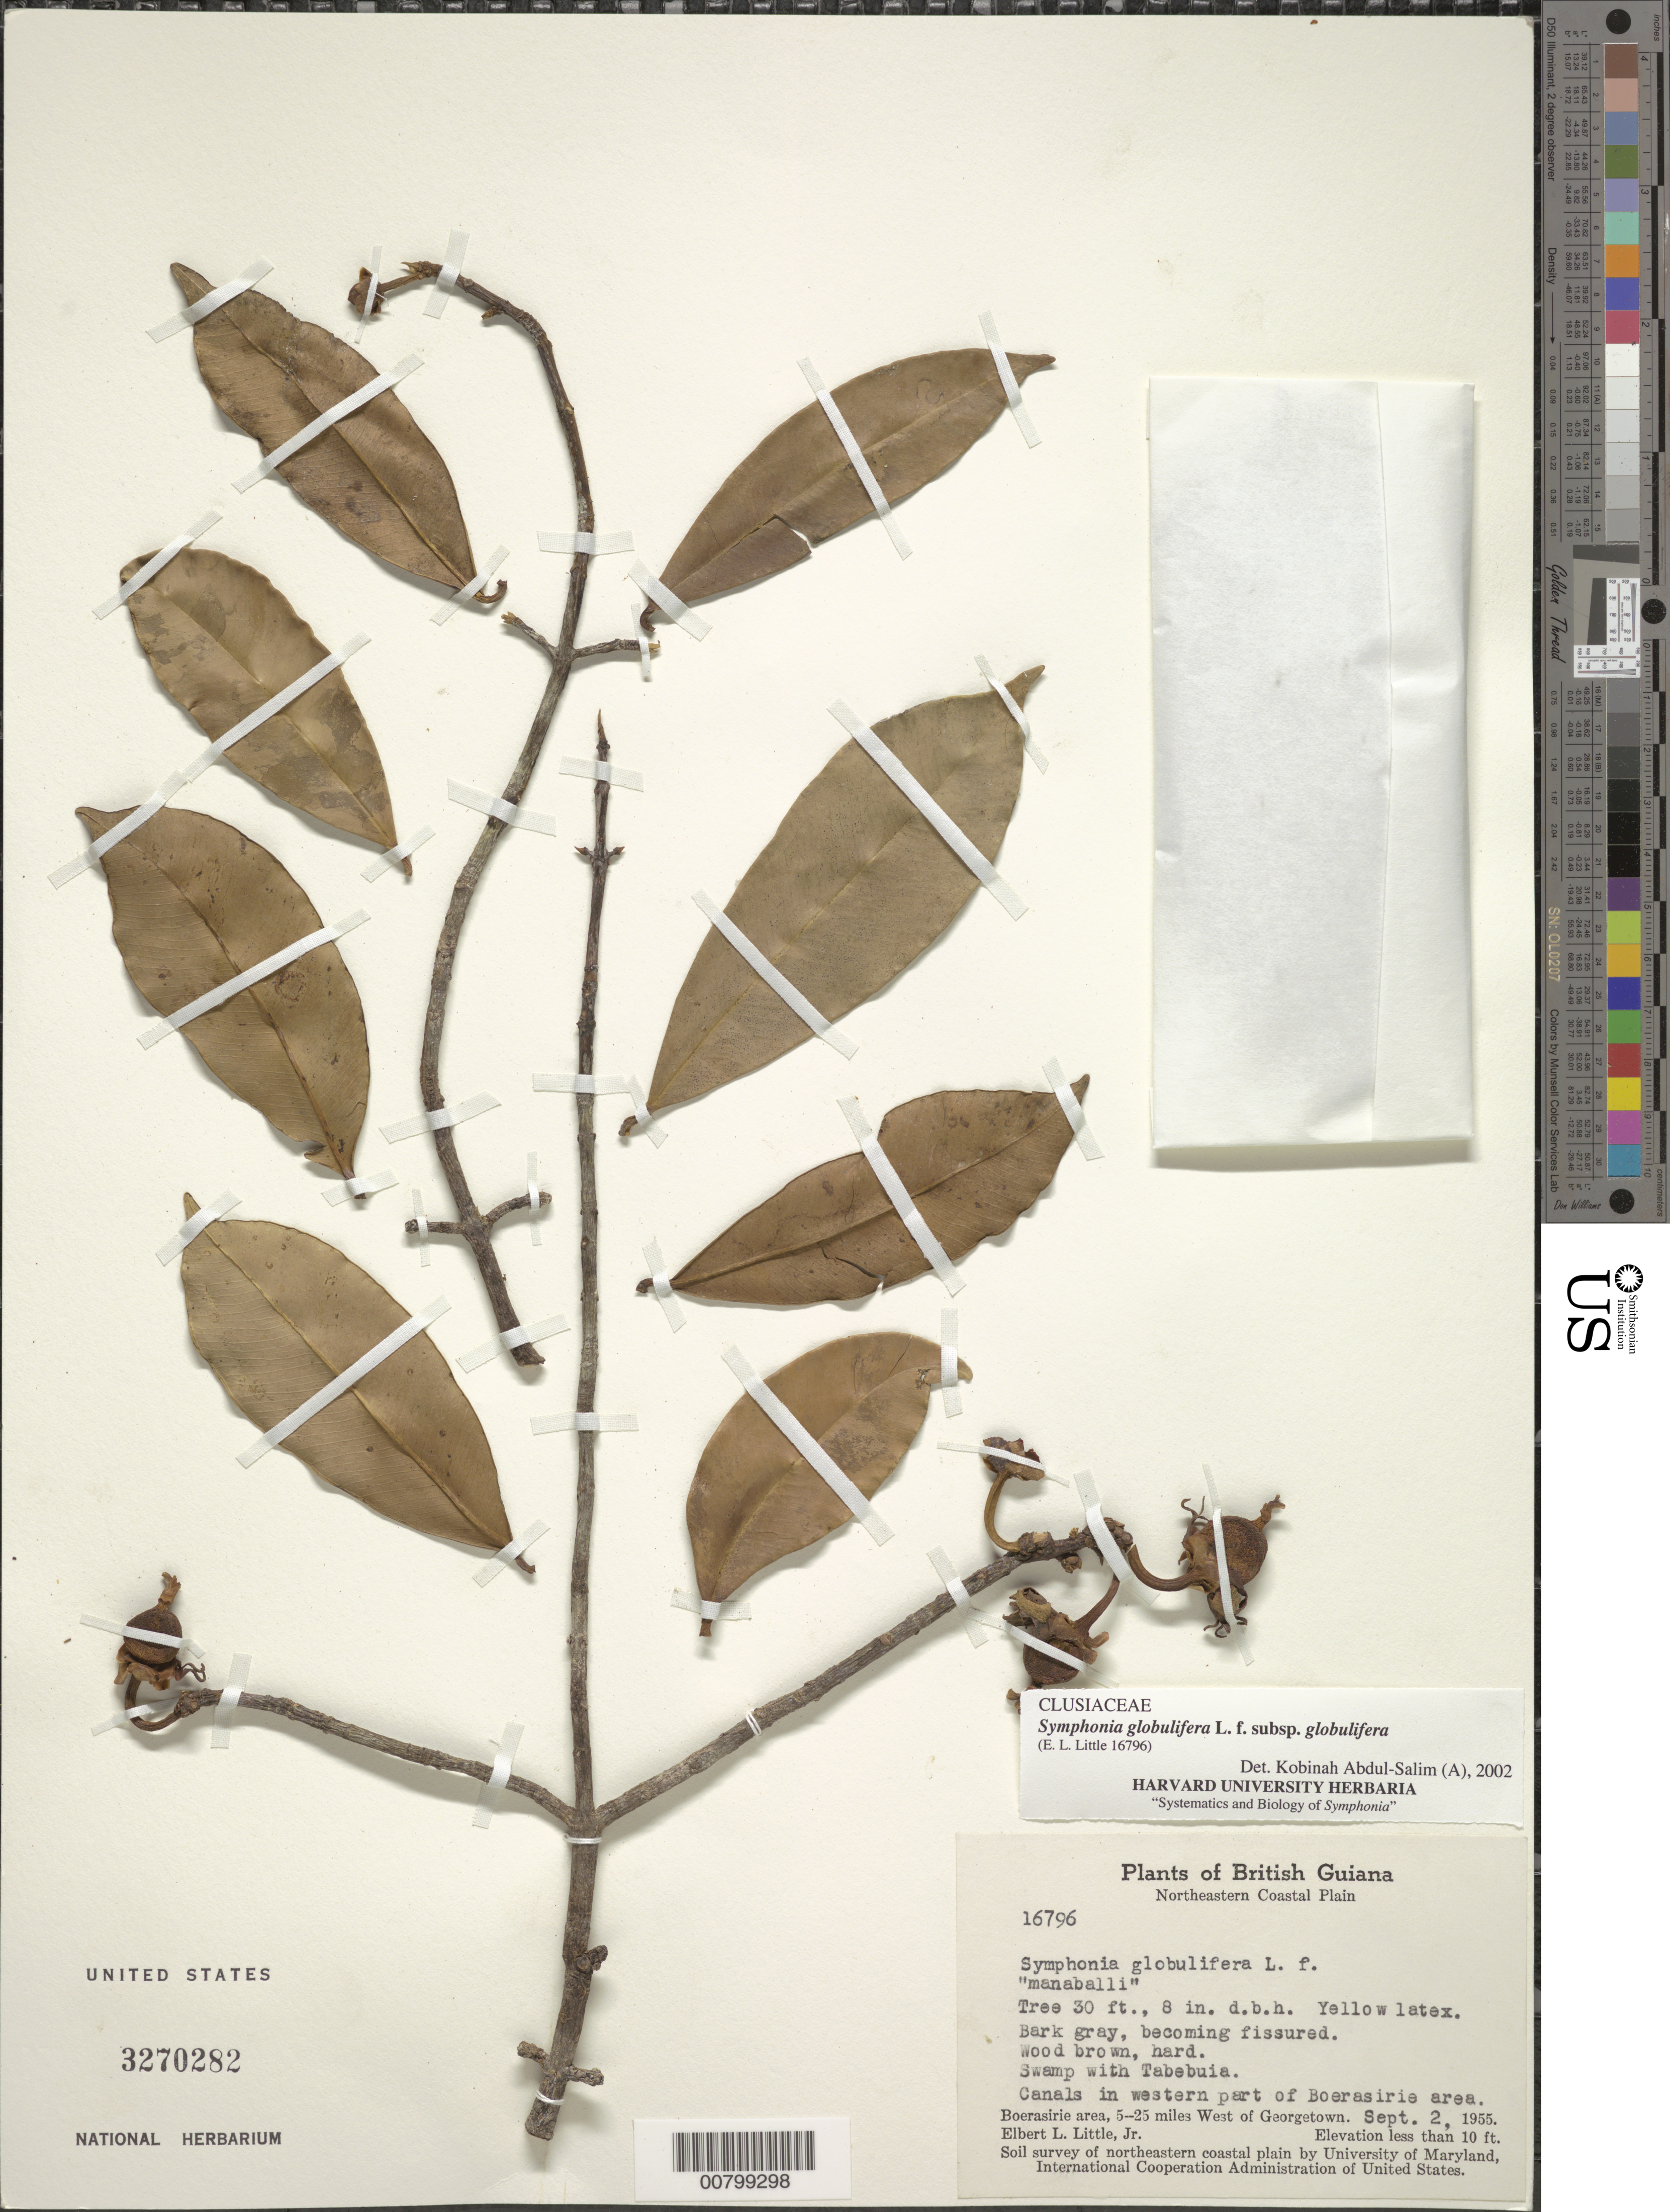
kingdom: Plantae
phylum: Tracheophyta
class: Magnoliopsida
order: Malpighiales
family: Clusiaceae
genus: Symphonia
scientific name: Symphonia globulifera subsp. globulifera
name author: L. f.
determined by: Abdul-Salim, K.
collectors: E. L. Little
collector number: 16796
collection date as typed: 2-Sep-55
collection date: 1955-09-02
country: Guyana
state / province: Essequibo Isl-W. Demerara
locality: Boerasirie area, Bonasika R., 5-25 mi. W of Georgetown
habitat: Swamp with Tabebuia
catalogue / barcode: US 3270282